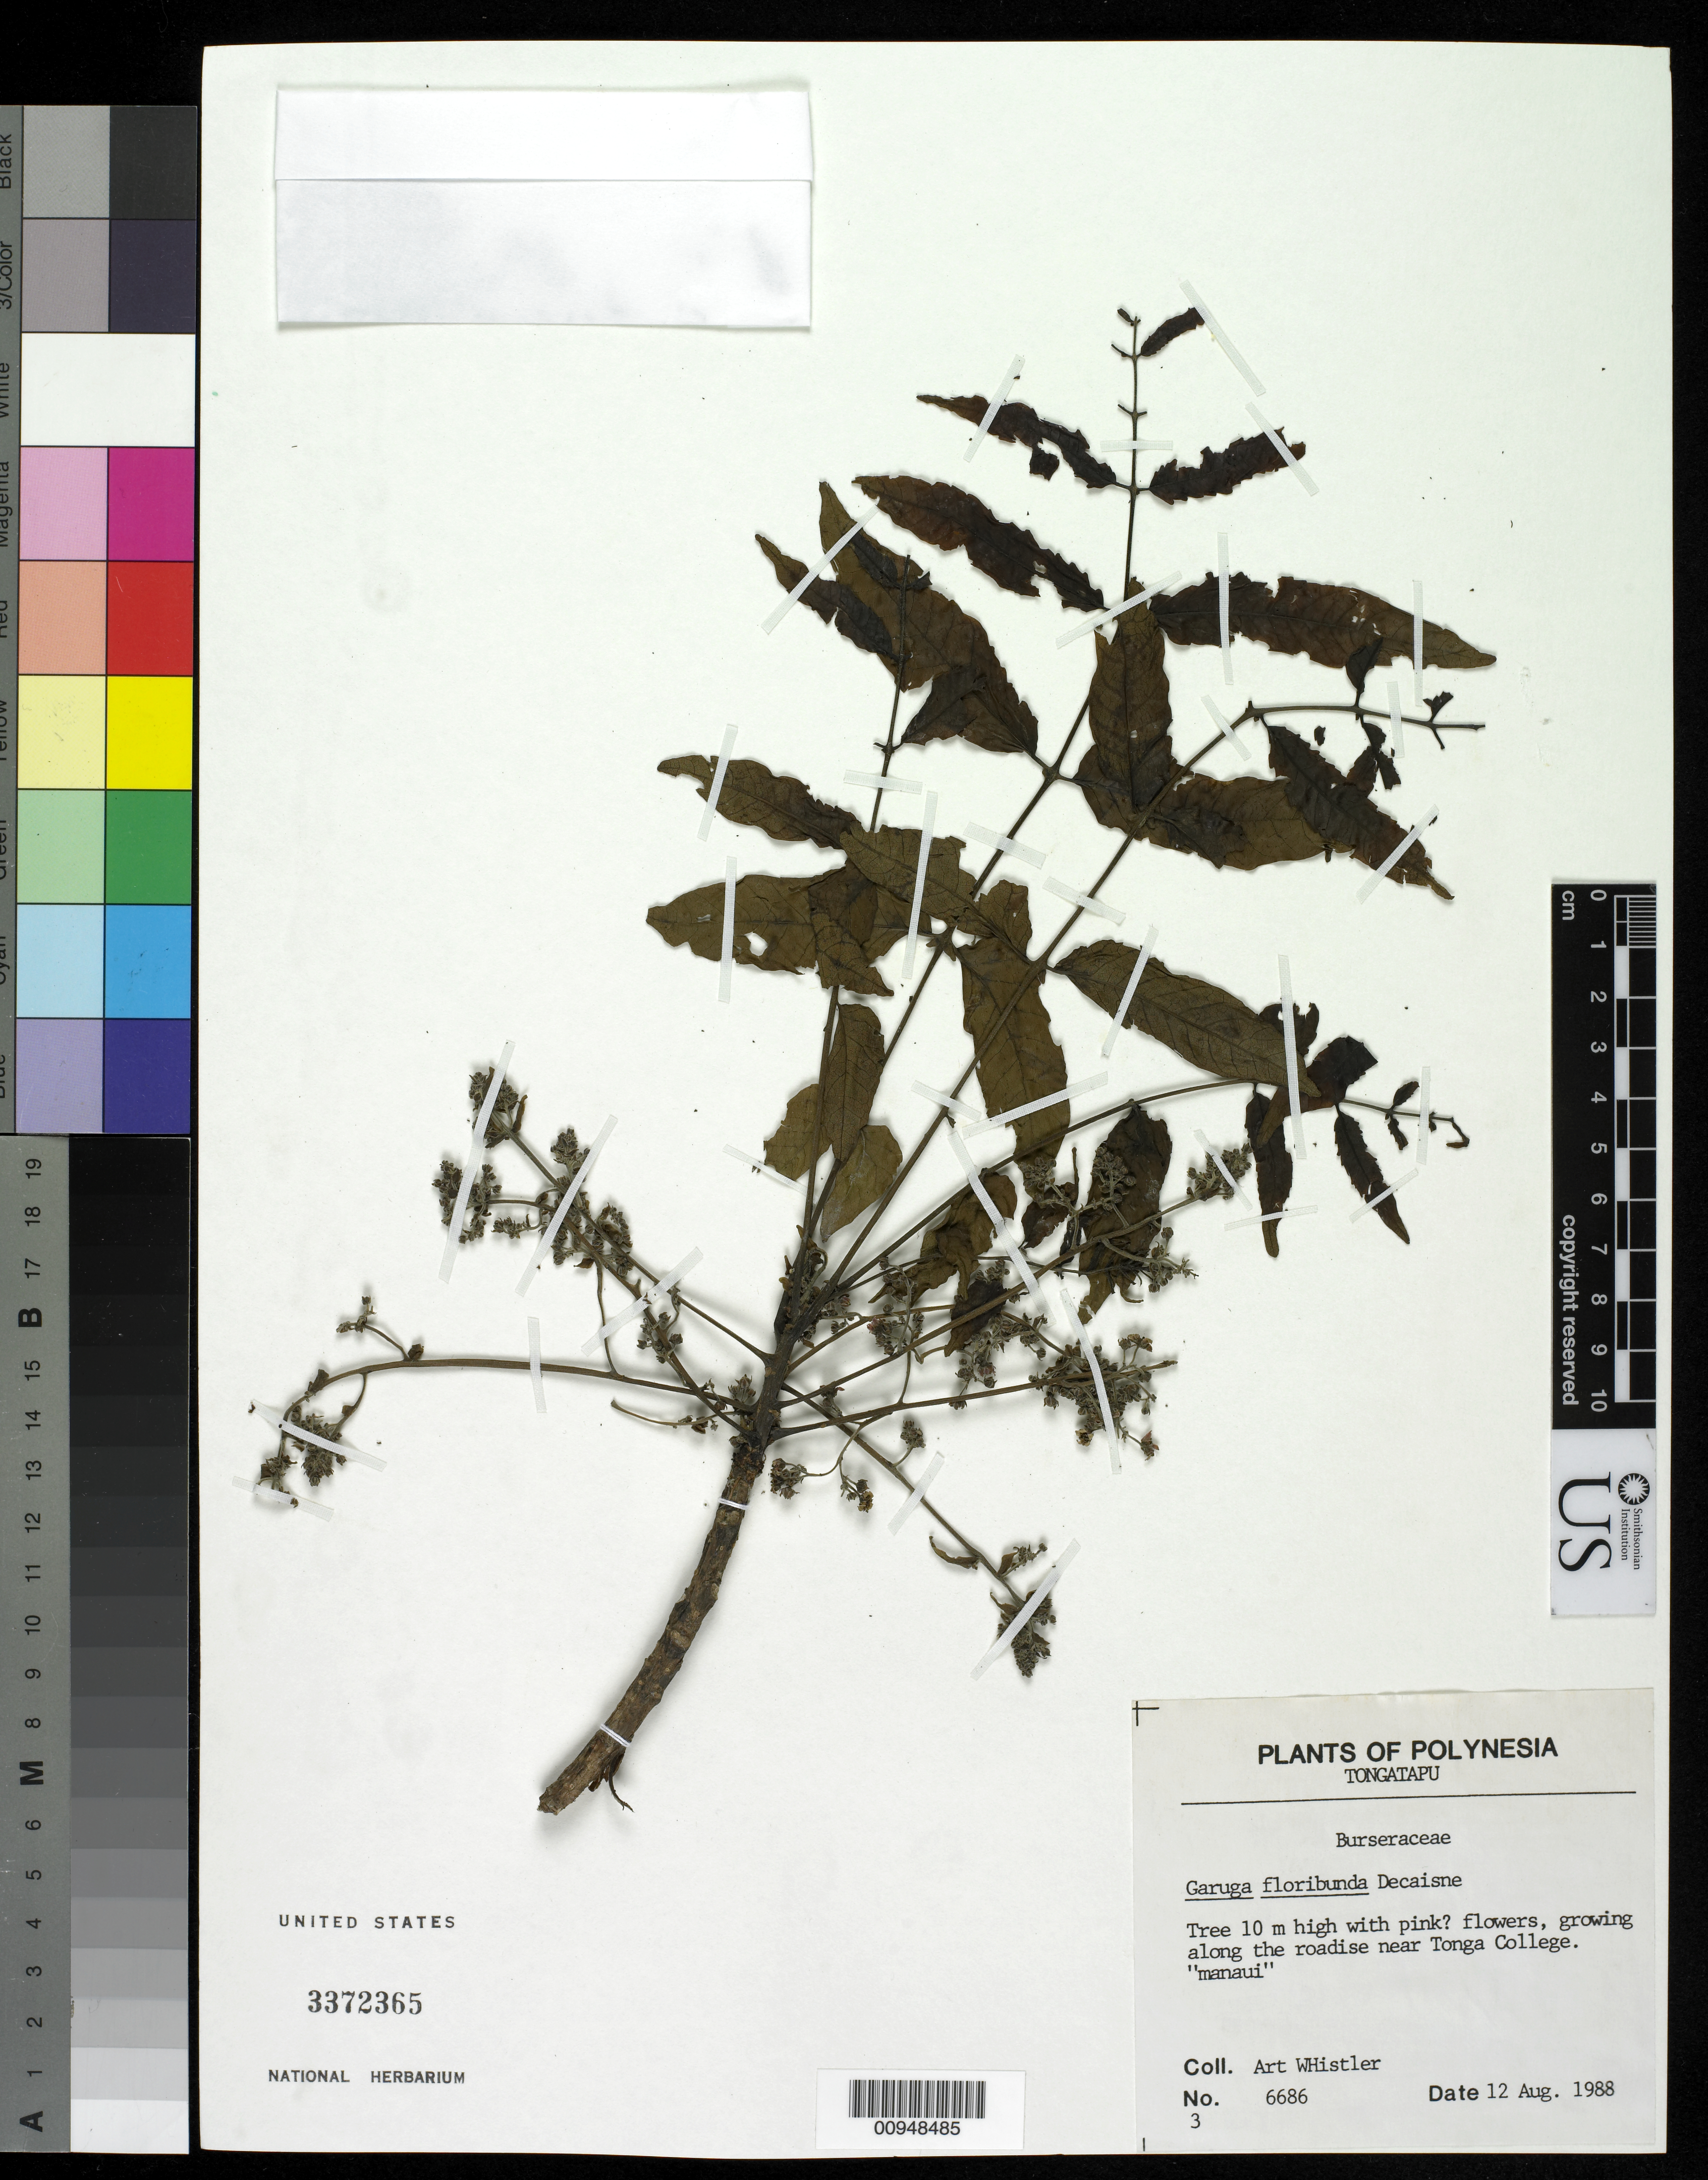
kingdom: Plantae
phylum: Tracheophyta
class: Magnoliopsida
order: Sapindales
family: Burseraceae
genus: Garuga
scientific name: Garuga floribunda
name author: Decne.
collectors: A. Whistler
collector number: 6686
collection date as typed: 12 Aug 1988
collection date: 1988-08-12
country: Tonga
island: Tongatapu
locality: along the roadside near Tonga College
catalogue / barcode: US 3372365